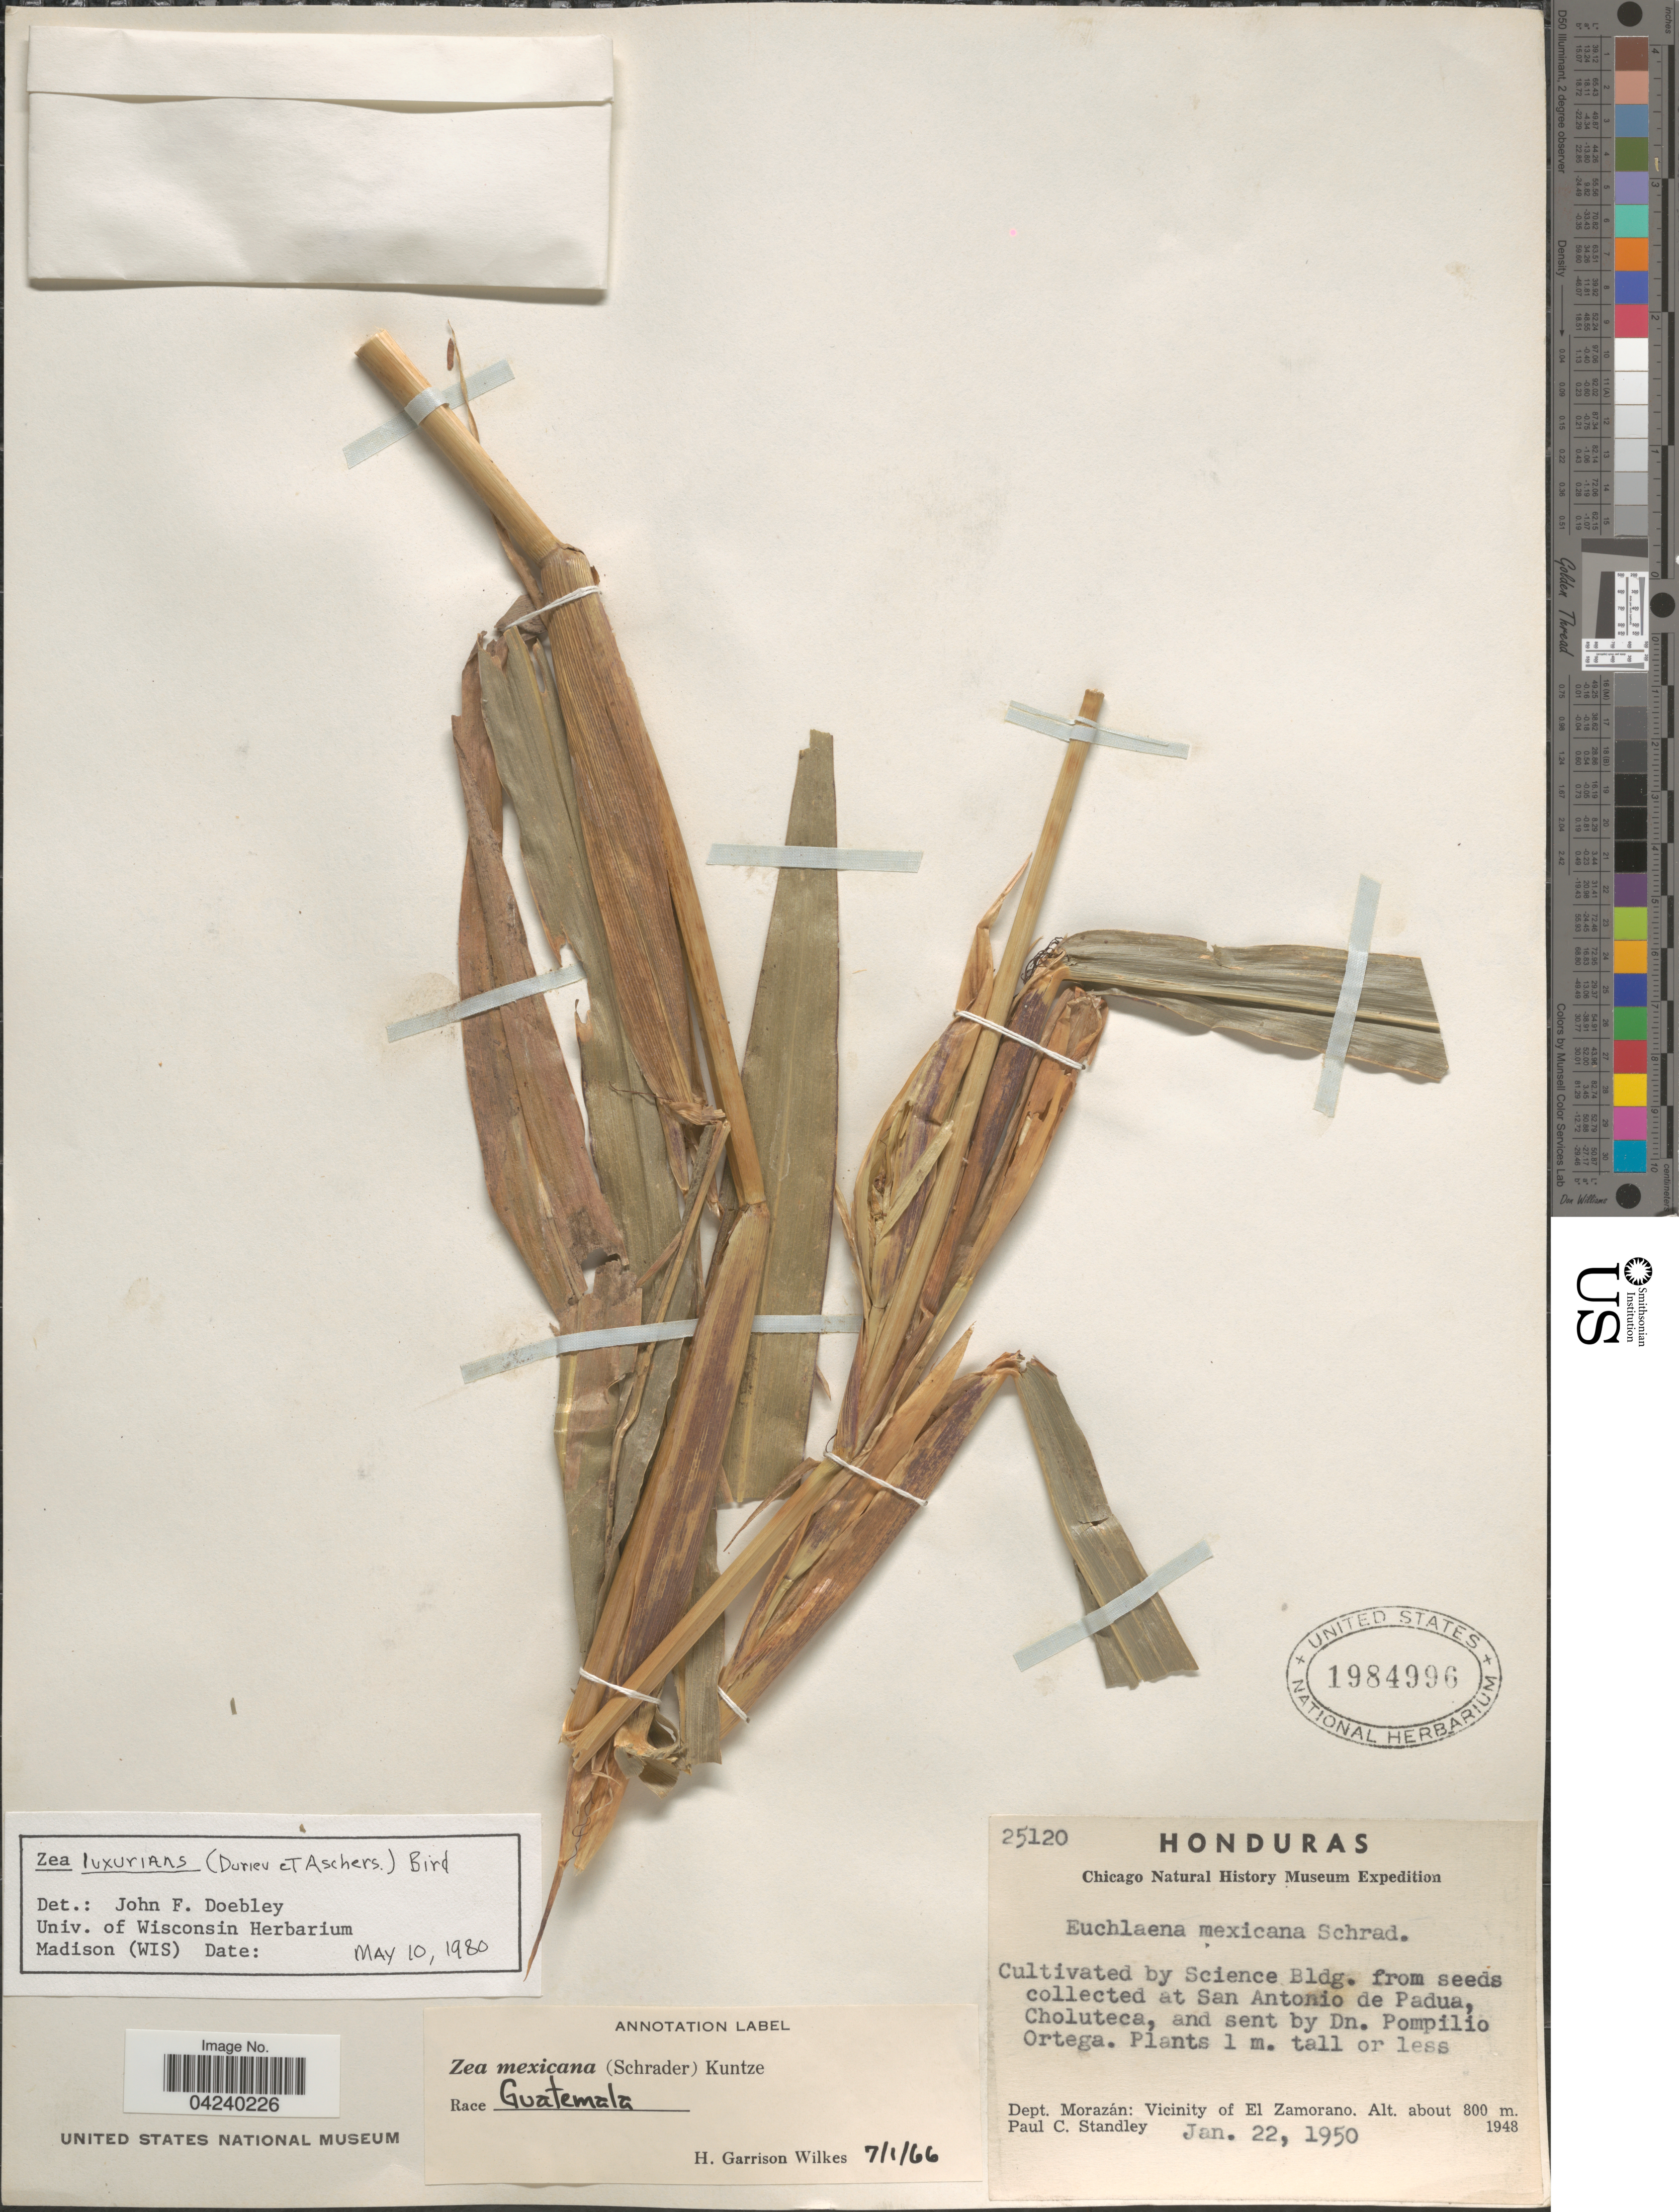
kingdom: Plantae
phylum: Tracheophyta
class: Liliopsida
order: Poales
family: Poaceae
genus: Zea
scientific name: Zea luxurians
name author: (Durieu & Asch.) R.M. Bird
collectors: P. C. Standley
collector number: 25120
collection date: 1950-01-22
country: Honduras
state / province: Fco. Morazán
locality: Chicago Natural History Museum Expedition. Cultivated by Science Bldg. Dept. Morazán: Vicinity of El Zamorano.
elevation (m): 800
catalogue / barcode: US 1984996